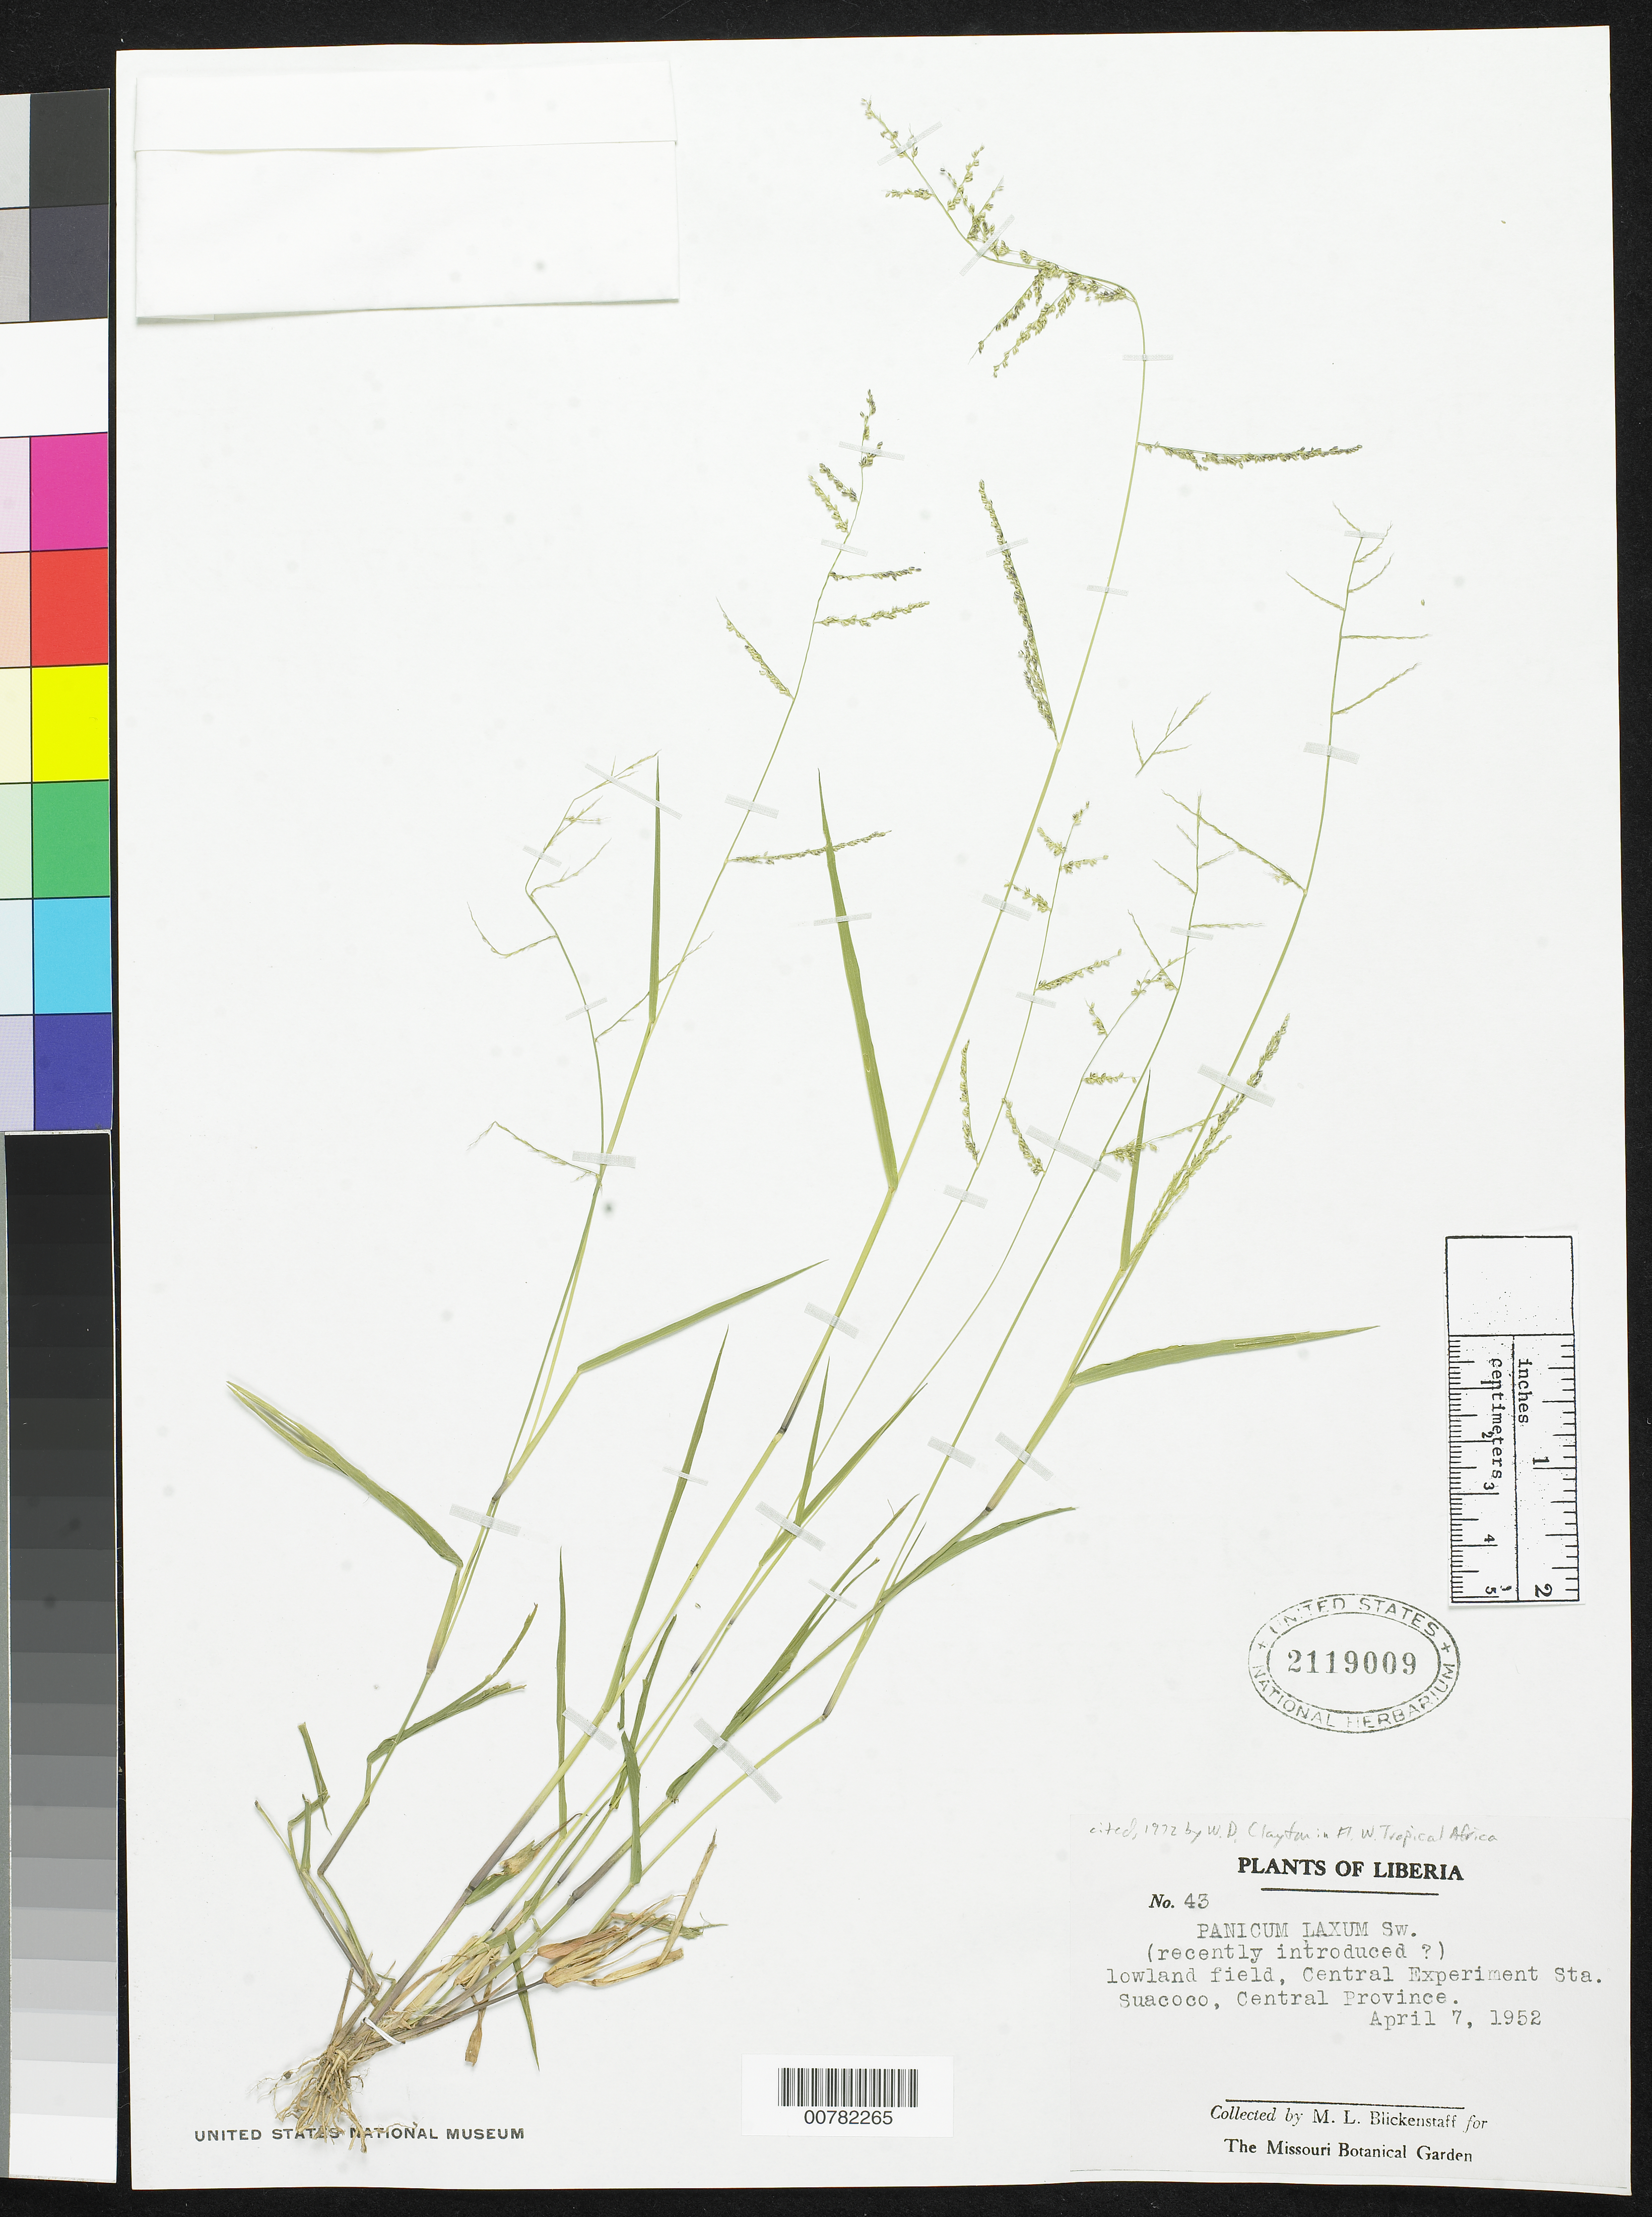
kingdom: Plantae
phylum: Tracheophyta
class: Liliopsida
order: Poales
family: Poaceae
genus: Panicum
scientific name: Panicum laxum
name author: Sw.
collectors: M. Biickenstaff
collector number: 43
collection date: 1952-04-07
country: Liberia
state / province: Bong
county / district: Suakoko [Suacoco]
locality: lowland field, Central Experiment Sta. Suacoco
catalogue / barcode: US 2119009